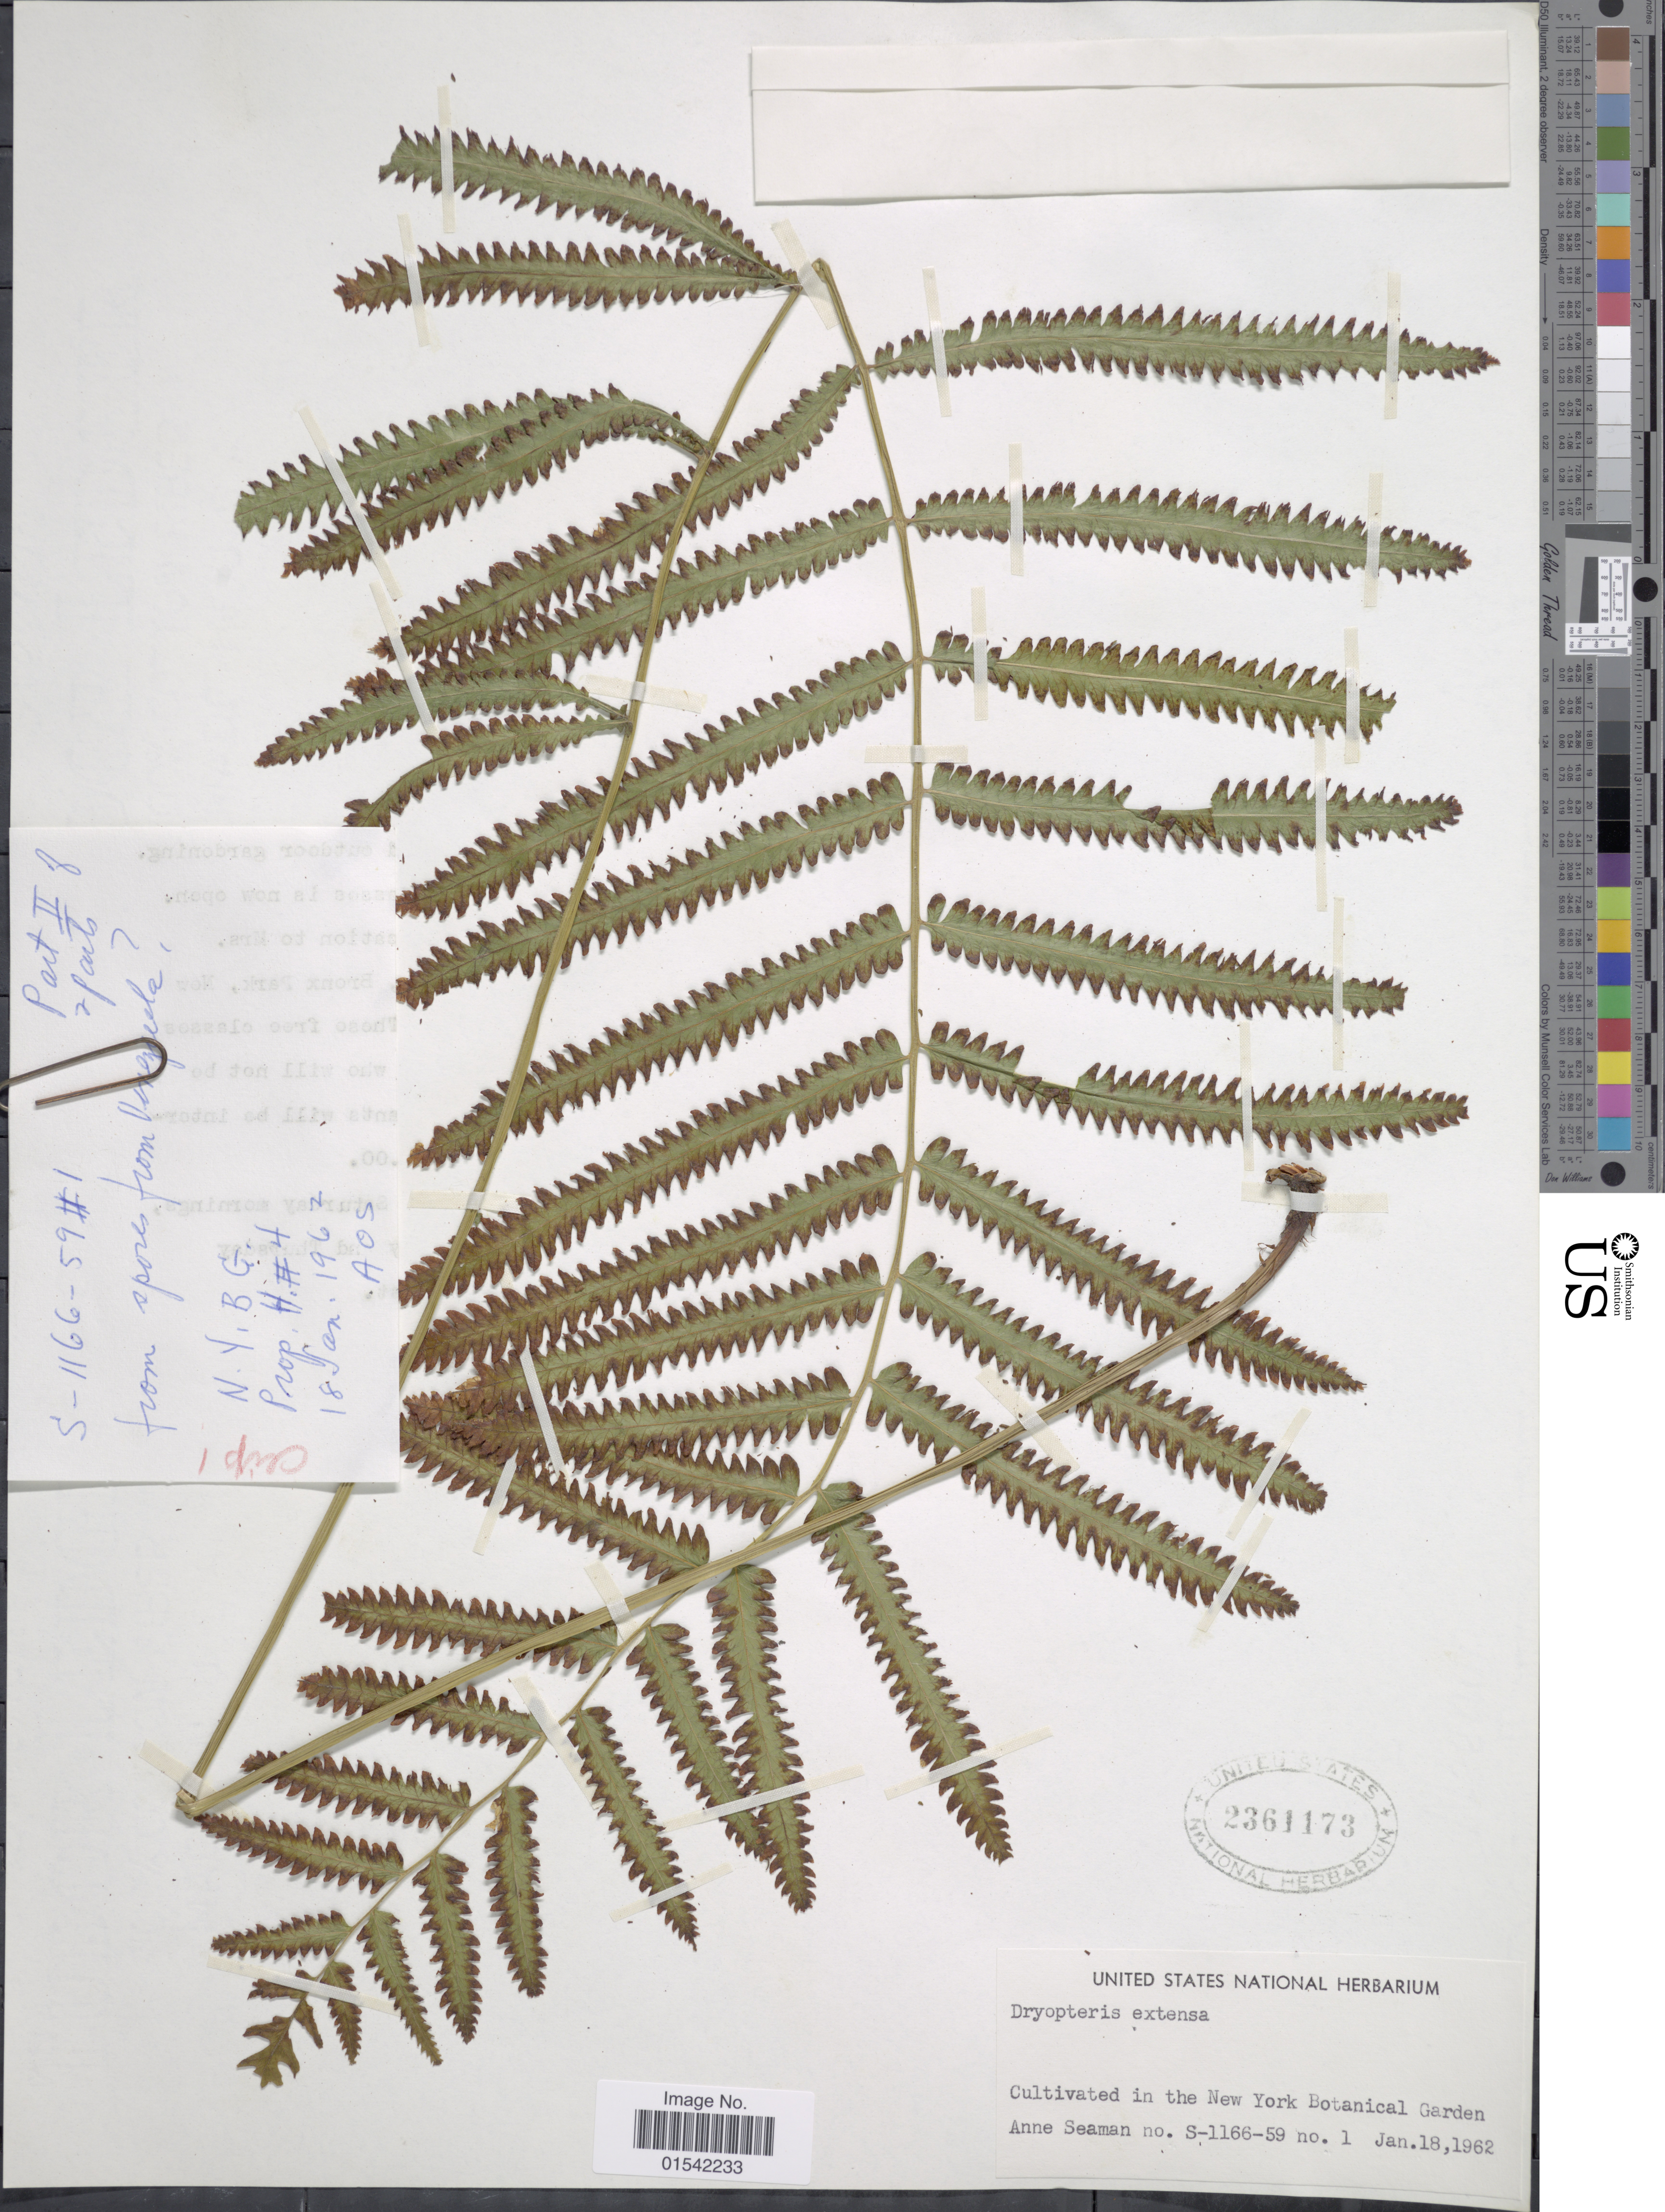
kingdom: Plantae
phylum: Tracheophyta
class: Polypodiopsida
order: Polypodiales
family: Thelypteridaceae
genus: Cyclosorus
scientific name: Cyclosorus opulentus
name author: (Kaulf.) Nakaike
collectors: A. Seaman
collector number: S-1166-59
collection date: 1962-01-18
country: United States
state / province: New York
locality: Cultivated in the New York Botanical Garden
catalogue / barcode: US 2361173